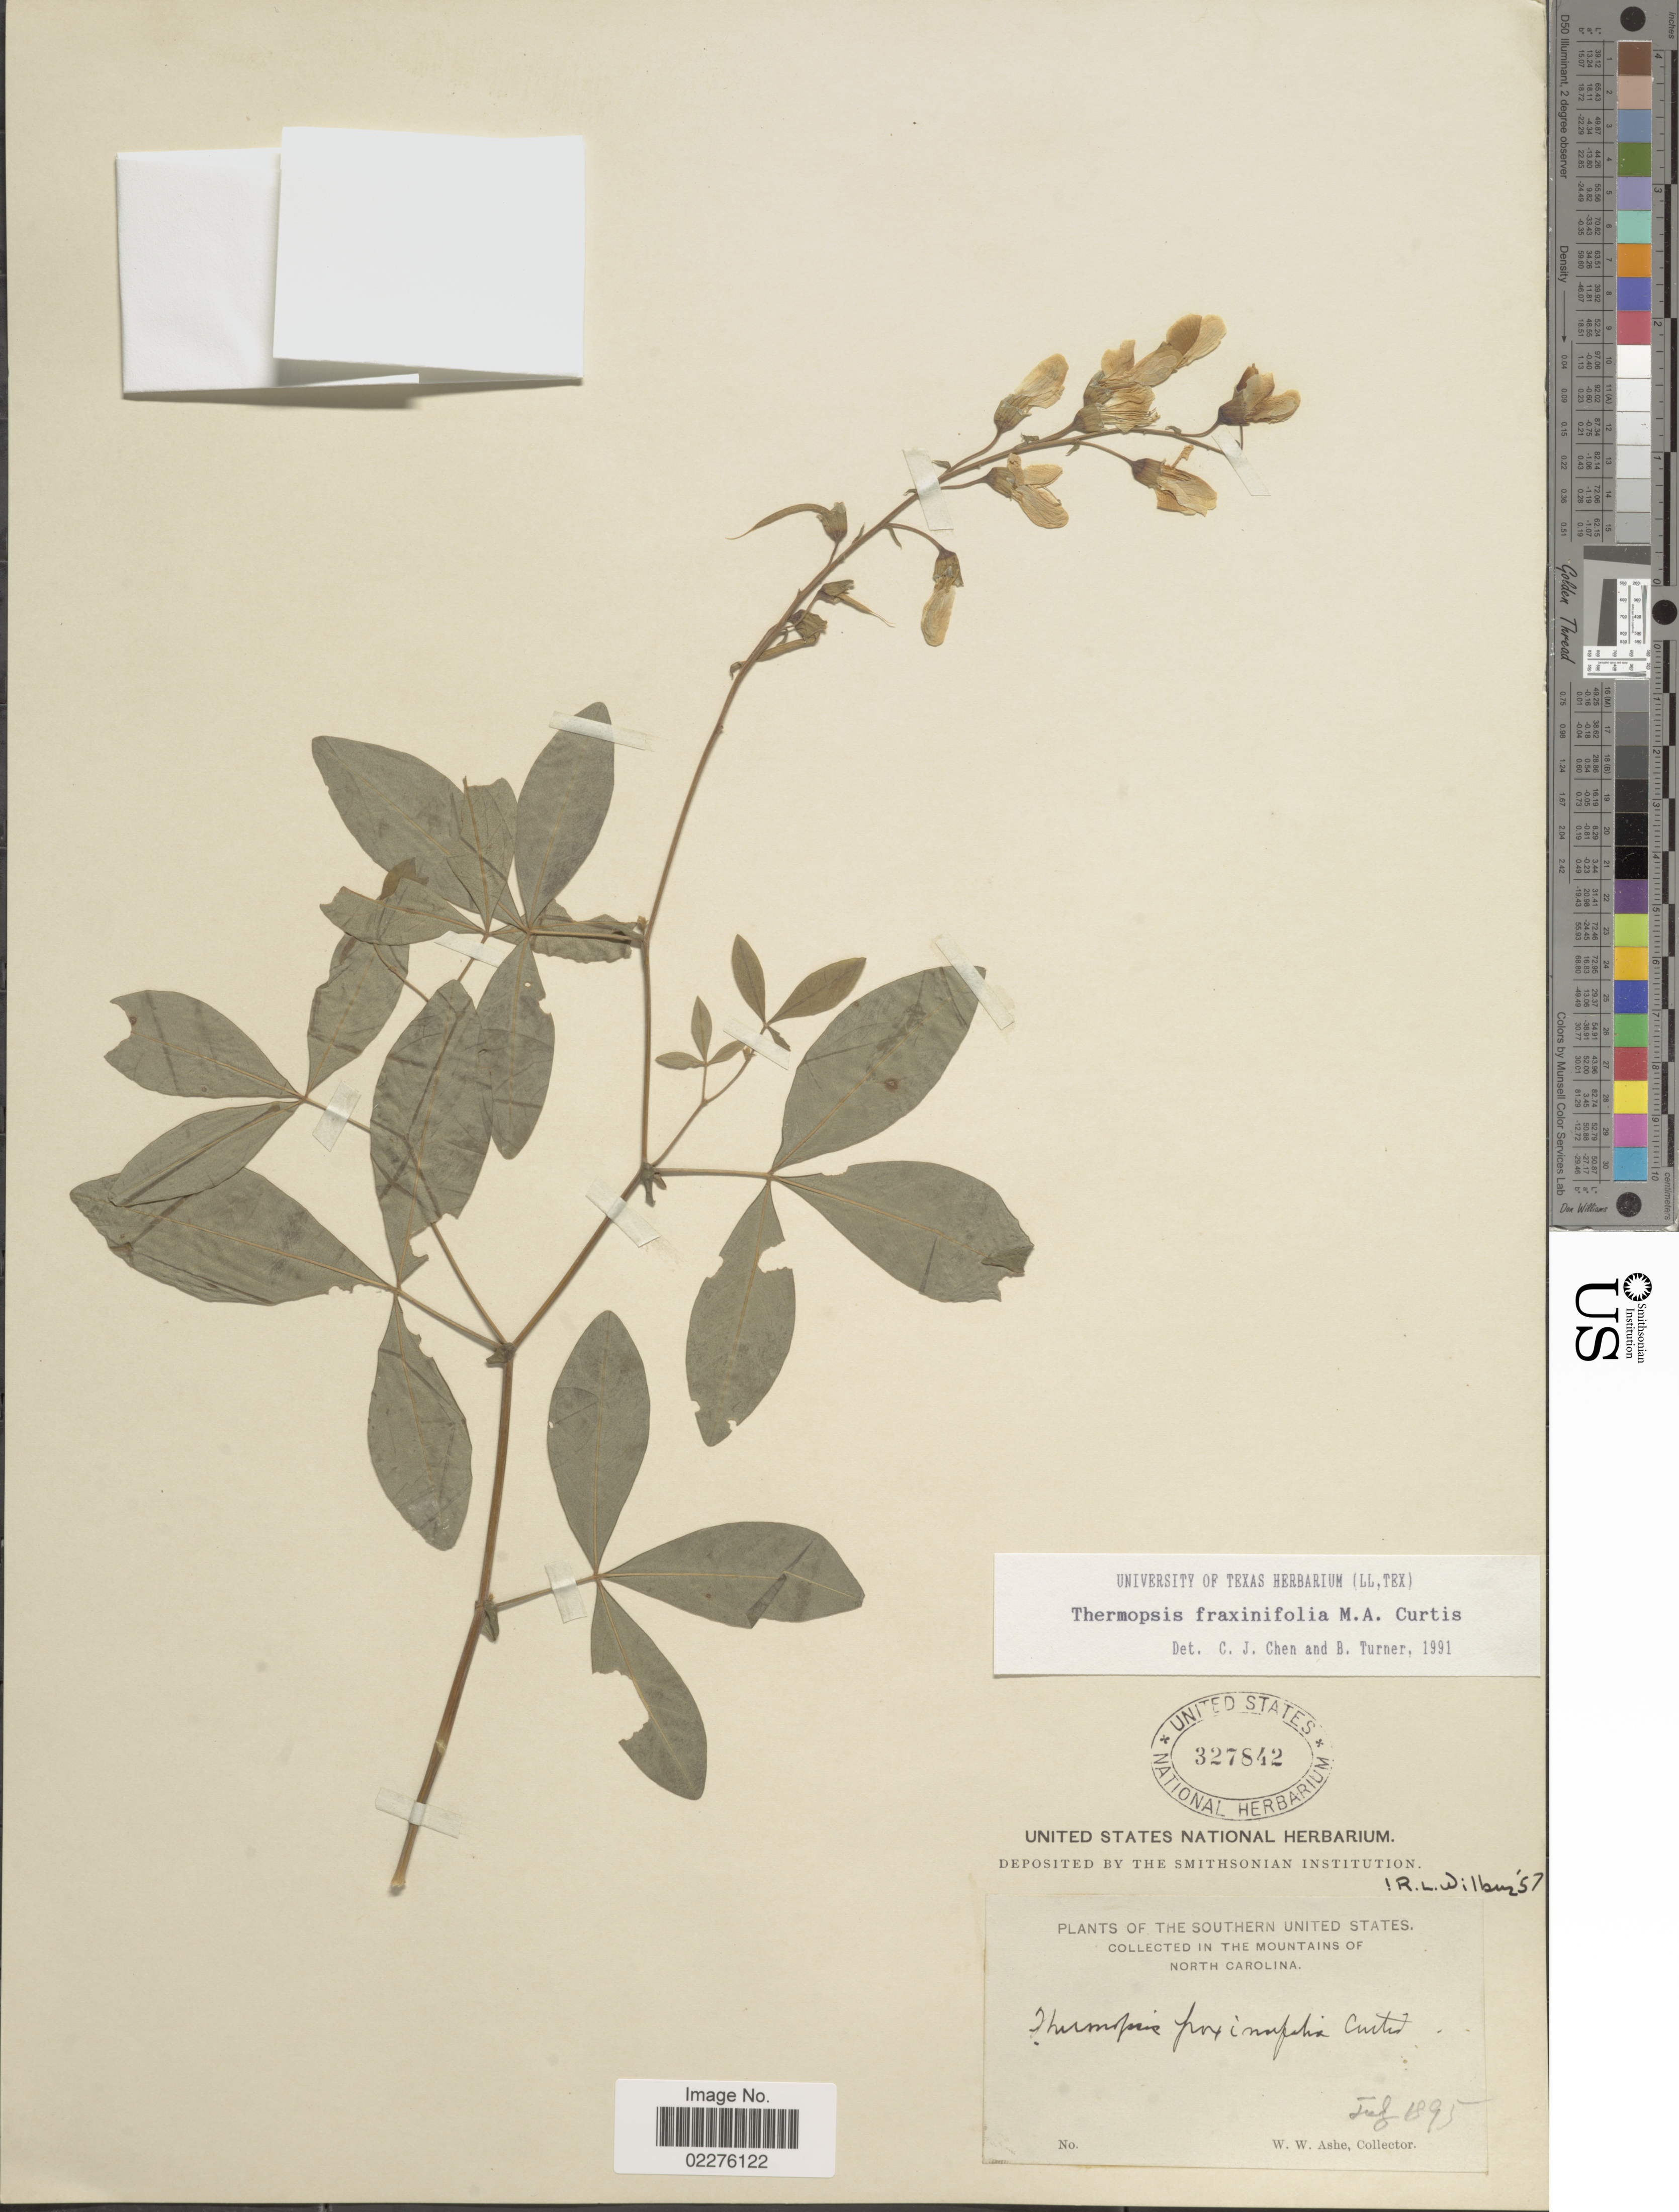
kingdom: Plantae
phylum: Tracheophyta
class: Magnoliopsida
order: Fabales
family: Fabaceae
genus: Thermopsis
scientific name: Thermopsis fraxinifolia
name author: M.A. Curtis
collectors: W. W. Ashe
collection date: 1895-07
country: United States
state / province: North Carolina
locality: The Southern United States, in the Mountains of North Carolina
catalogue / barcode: US 327842